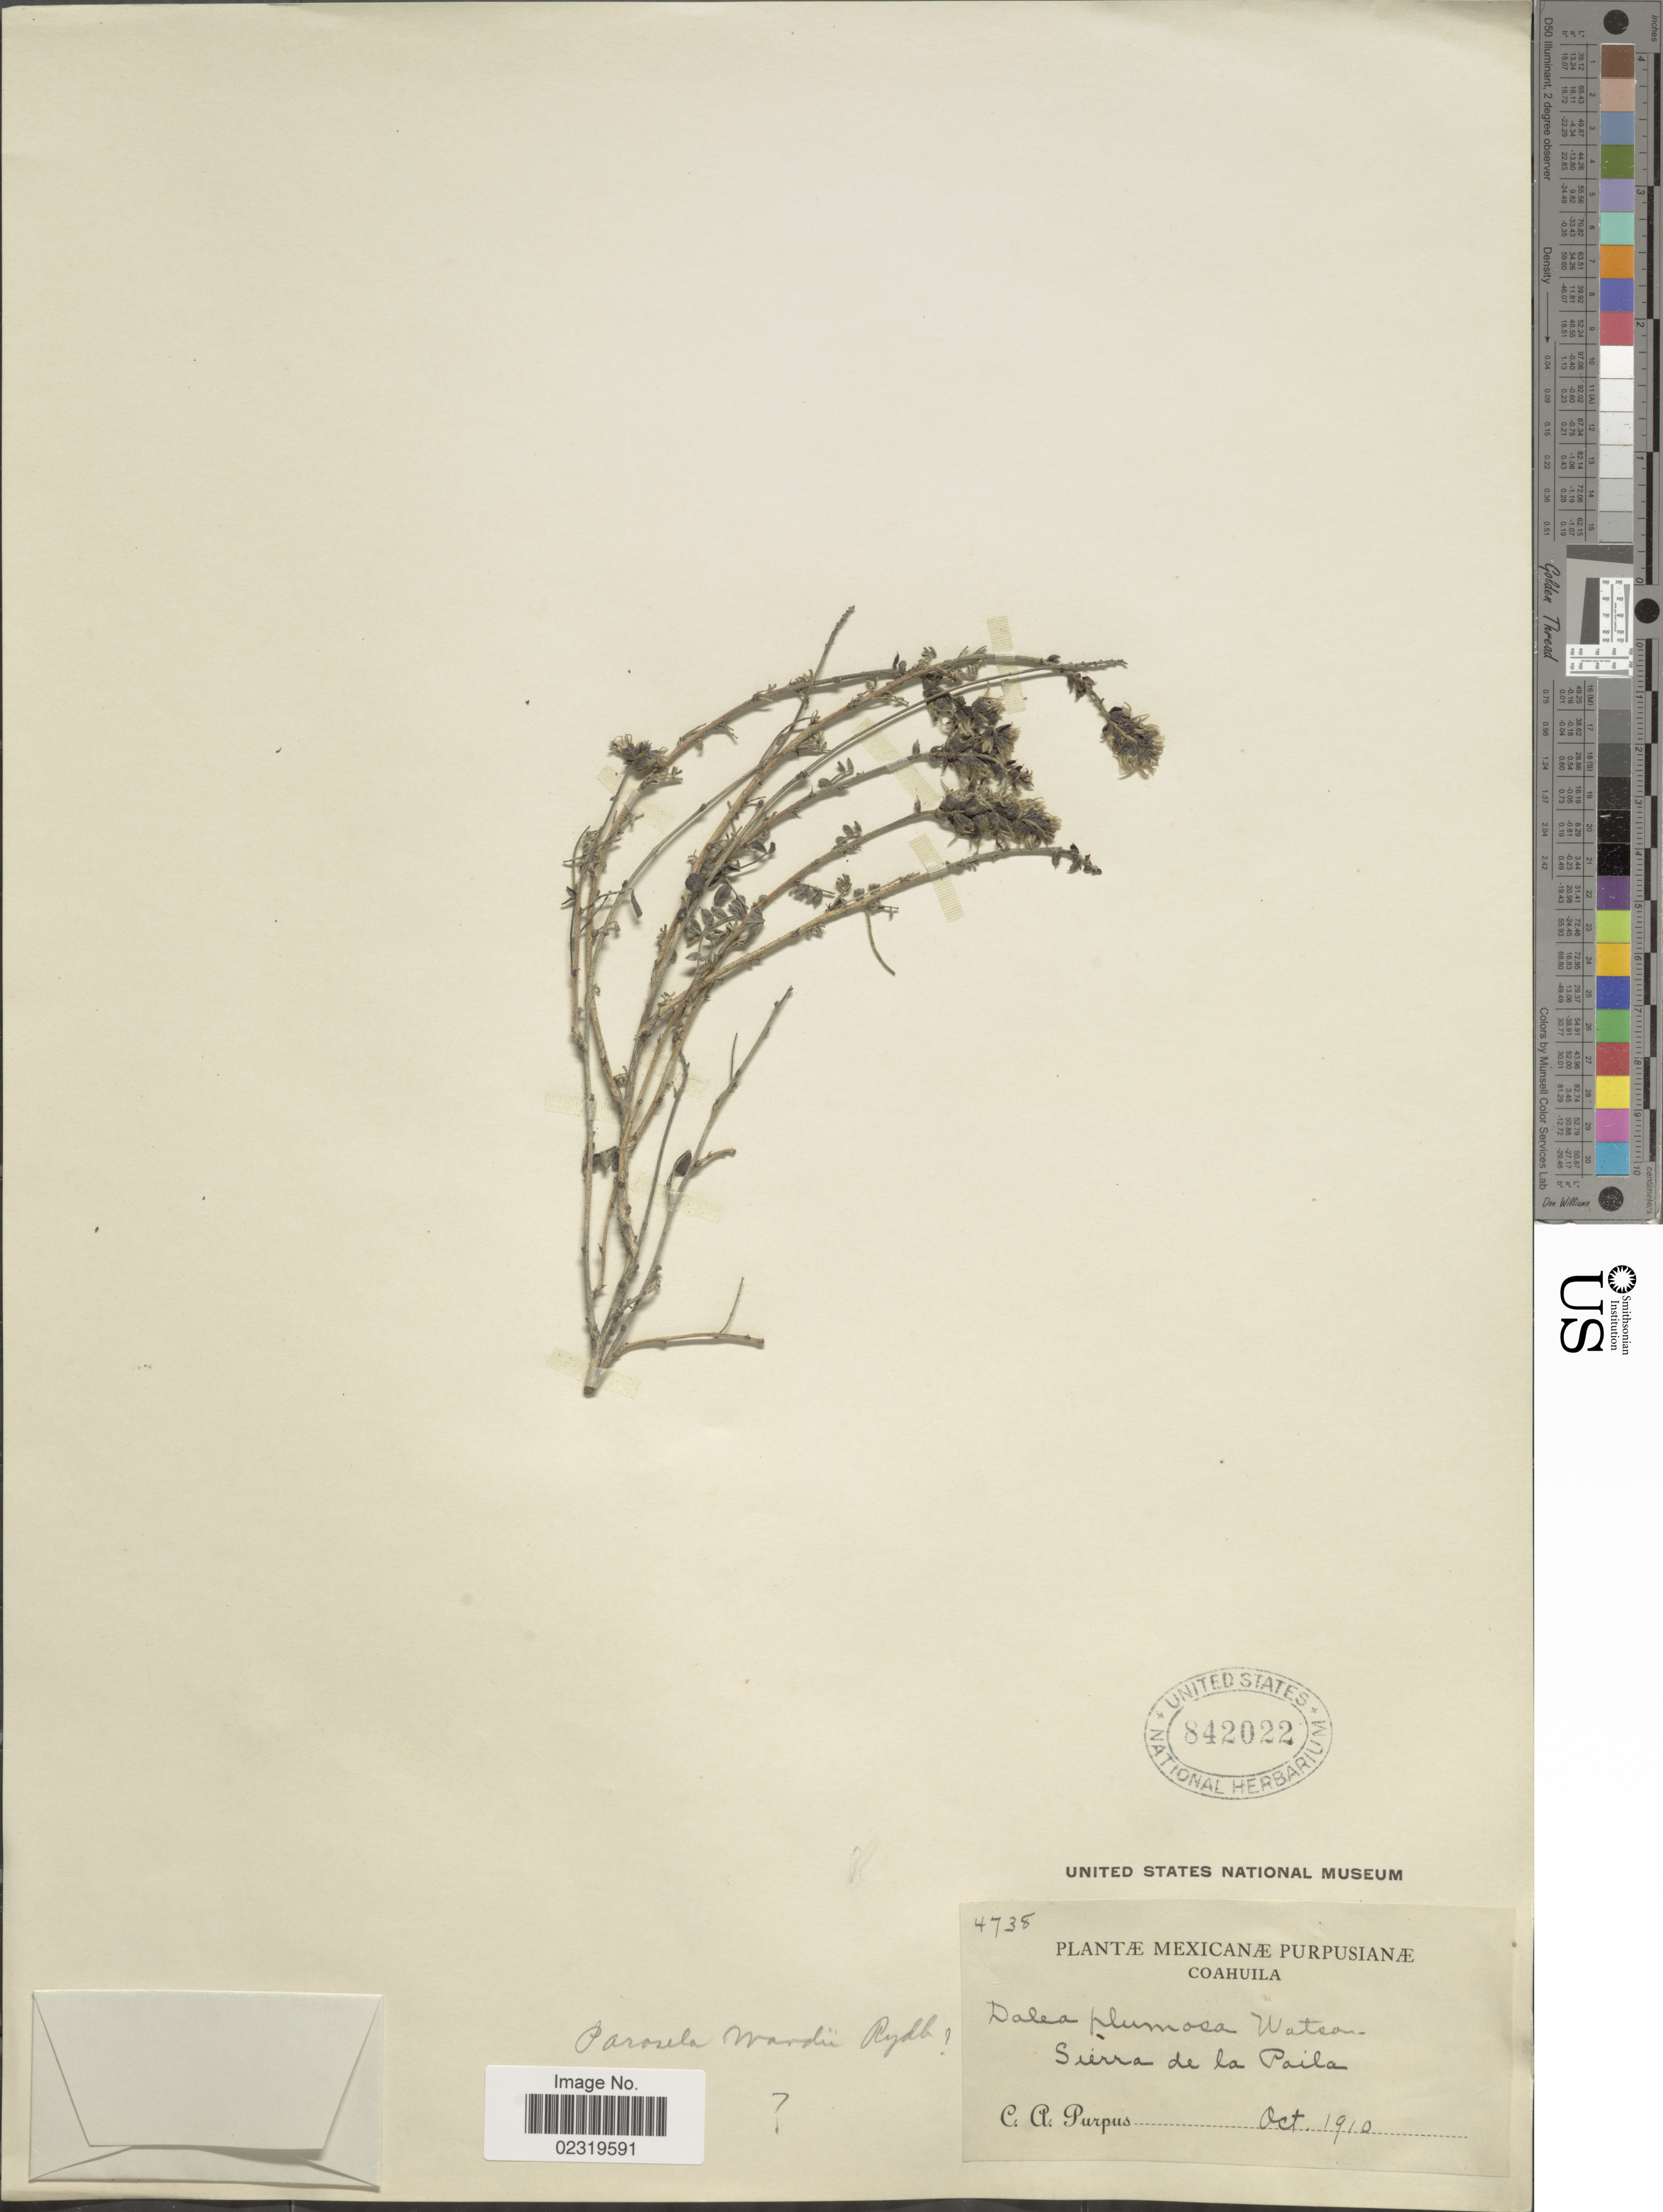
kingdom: Plantae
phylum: Tracheophyta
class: Magnoliopsida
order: Fabales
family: Fabaceae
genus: Dalea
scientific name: Dalea lutea var. lutea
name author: (Cav.) Willd.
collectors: C. A. Purpus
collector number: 4738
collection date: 1910-10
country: Mexico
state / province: Coahuila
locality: Sierra de la Paila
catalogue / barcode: US 842022